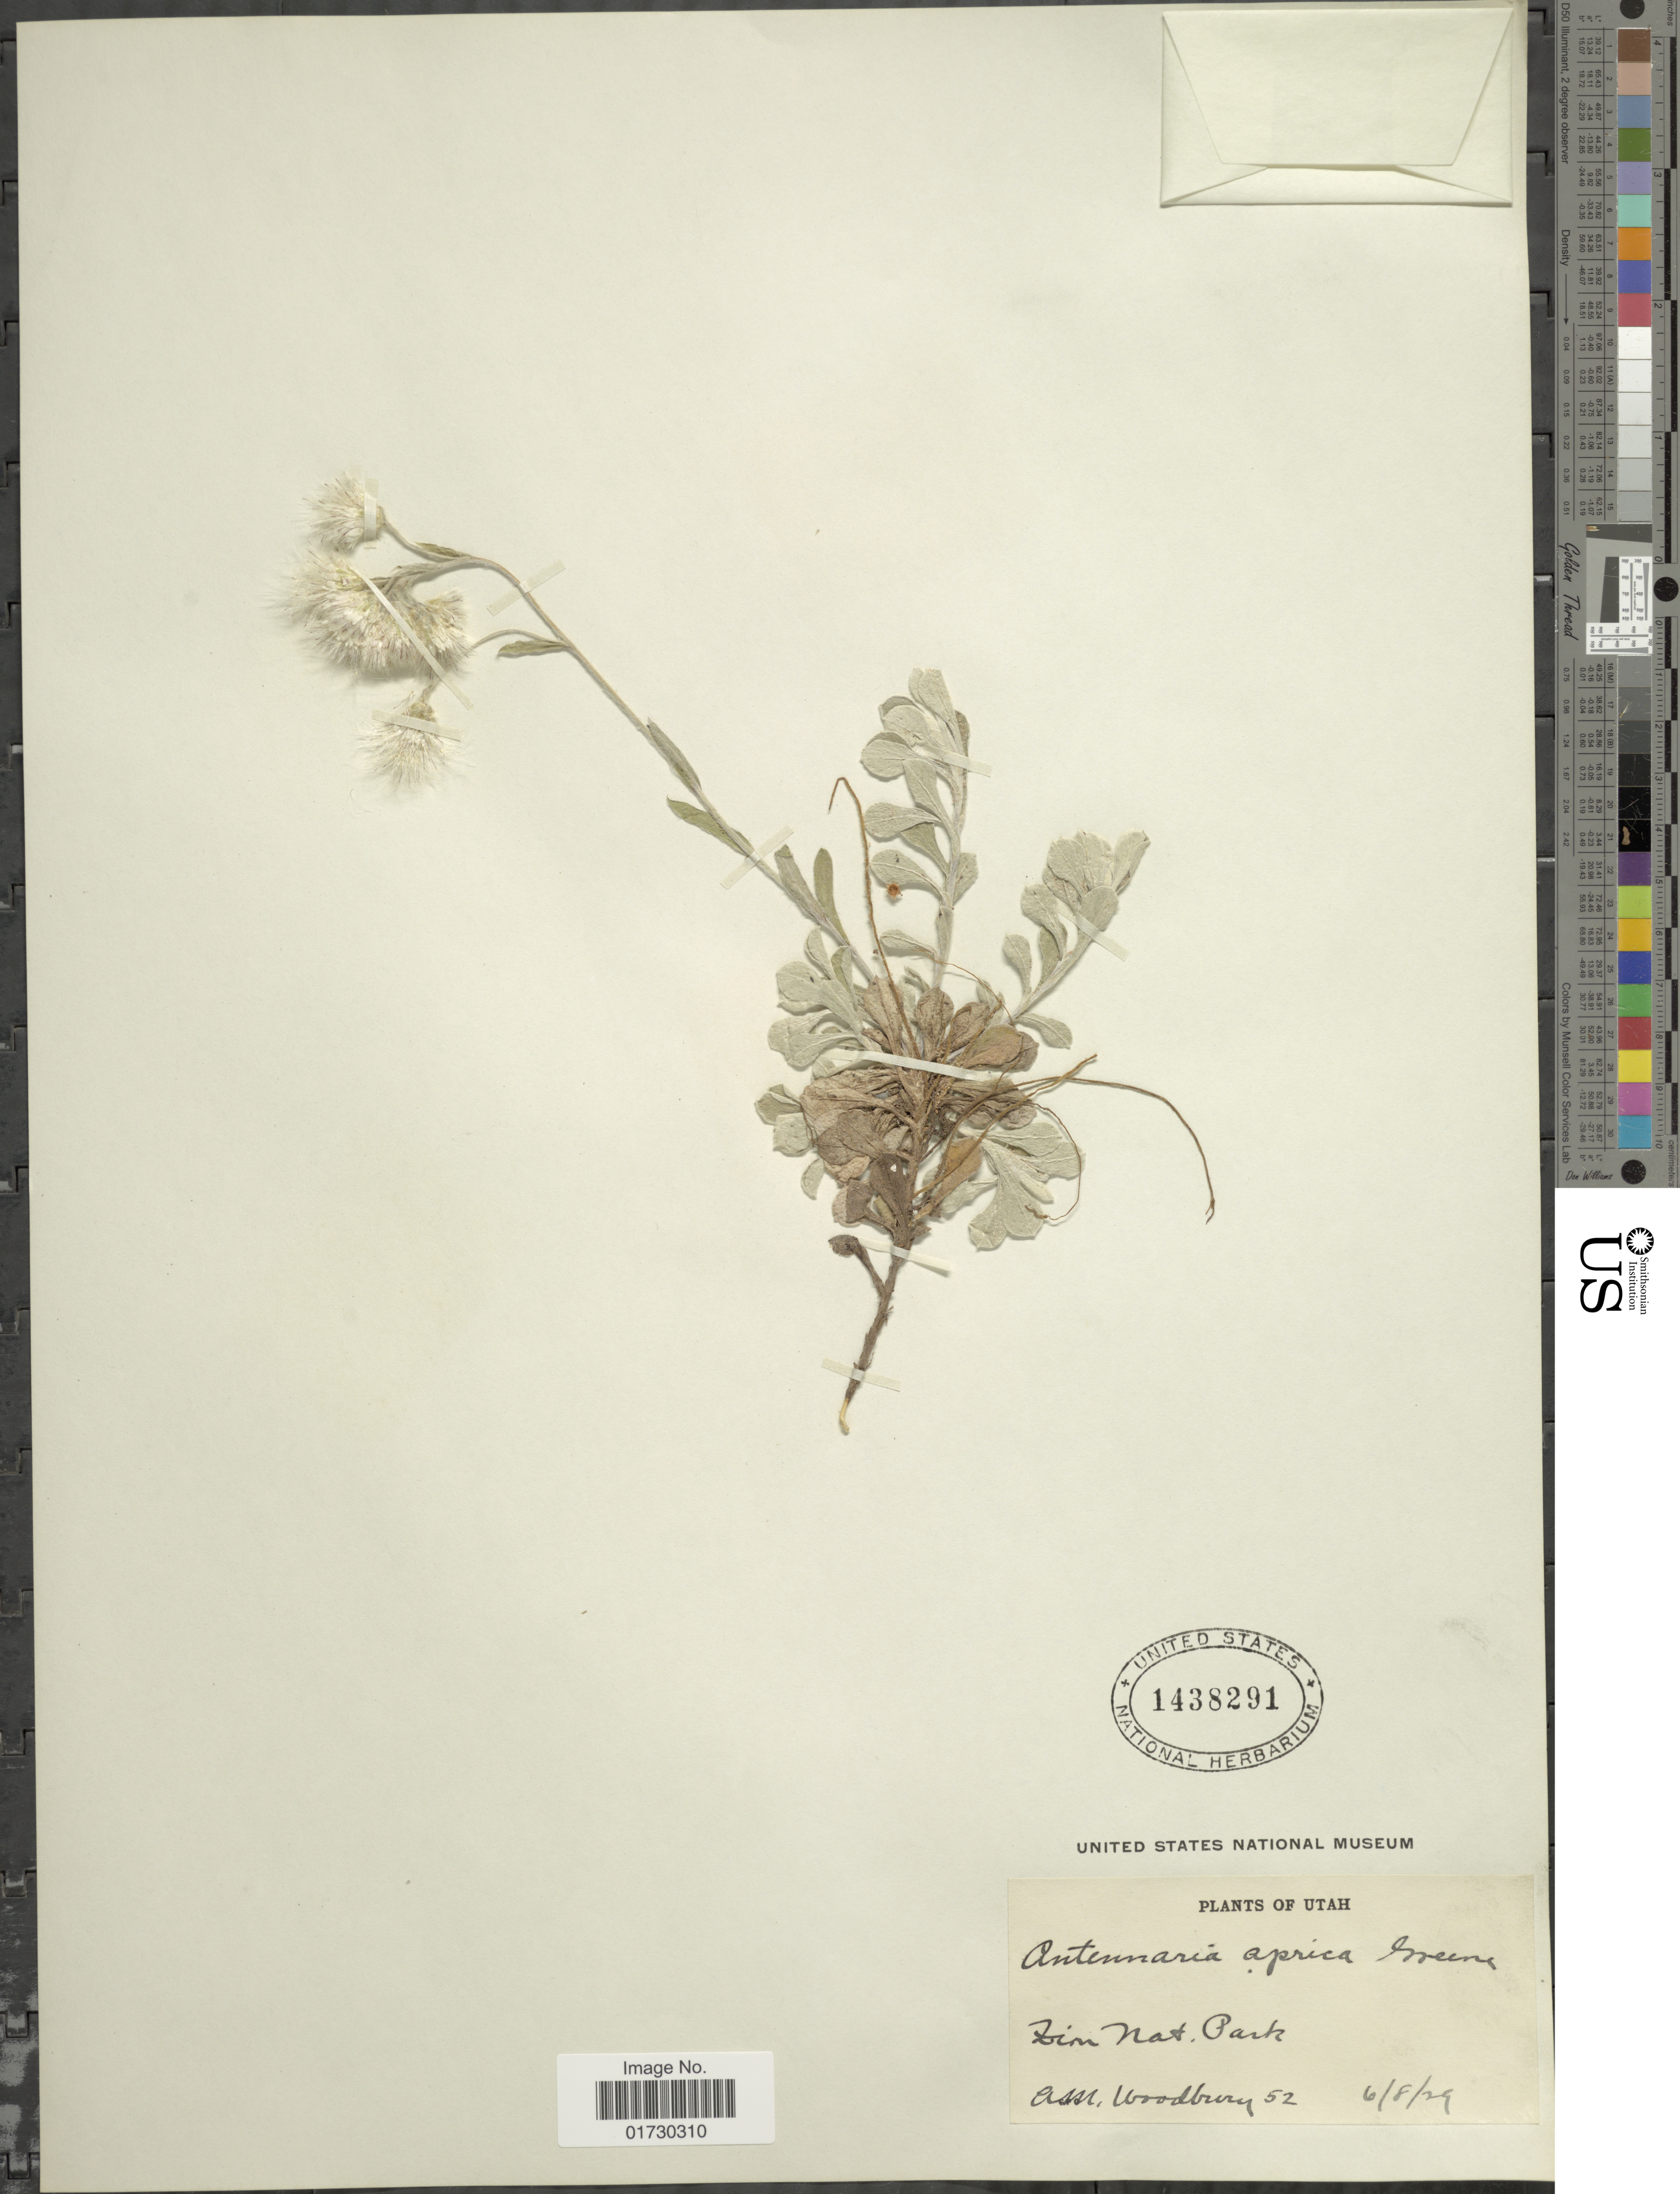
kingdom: Plantae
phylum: Tracheophyta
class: Magnoliopsida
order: Asterales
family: Asteraceae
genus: Antennaria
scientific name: Antennaria aprica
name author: Greene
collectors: A. M. Woodbury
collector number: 52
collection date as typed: Transcribed d/m/y: 8/6/29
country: United States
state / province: Utah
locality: Zion Nat. Park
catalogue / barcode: US 1438291